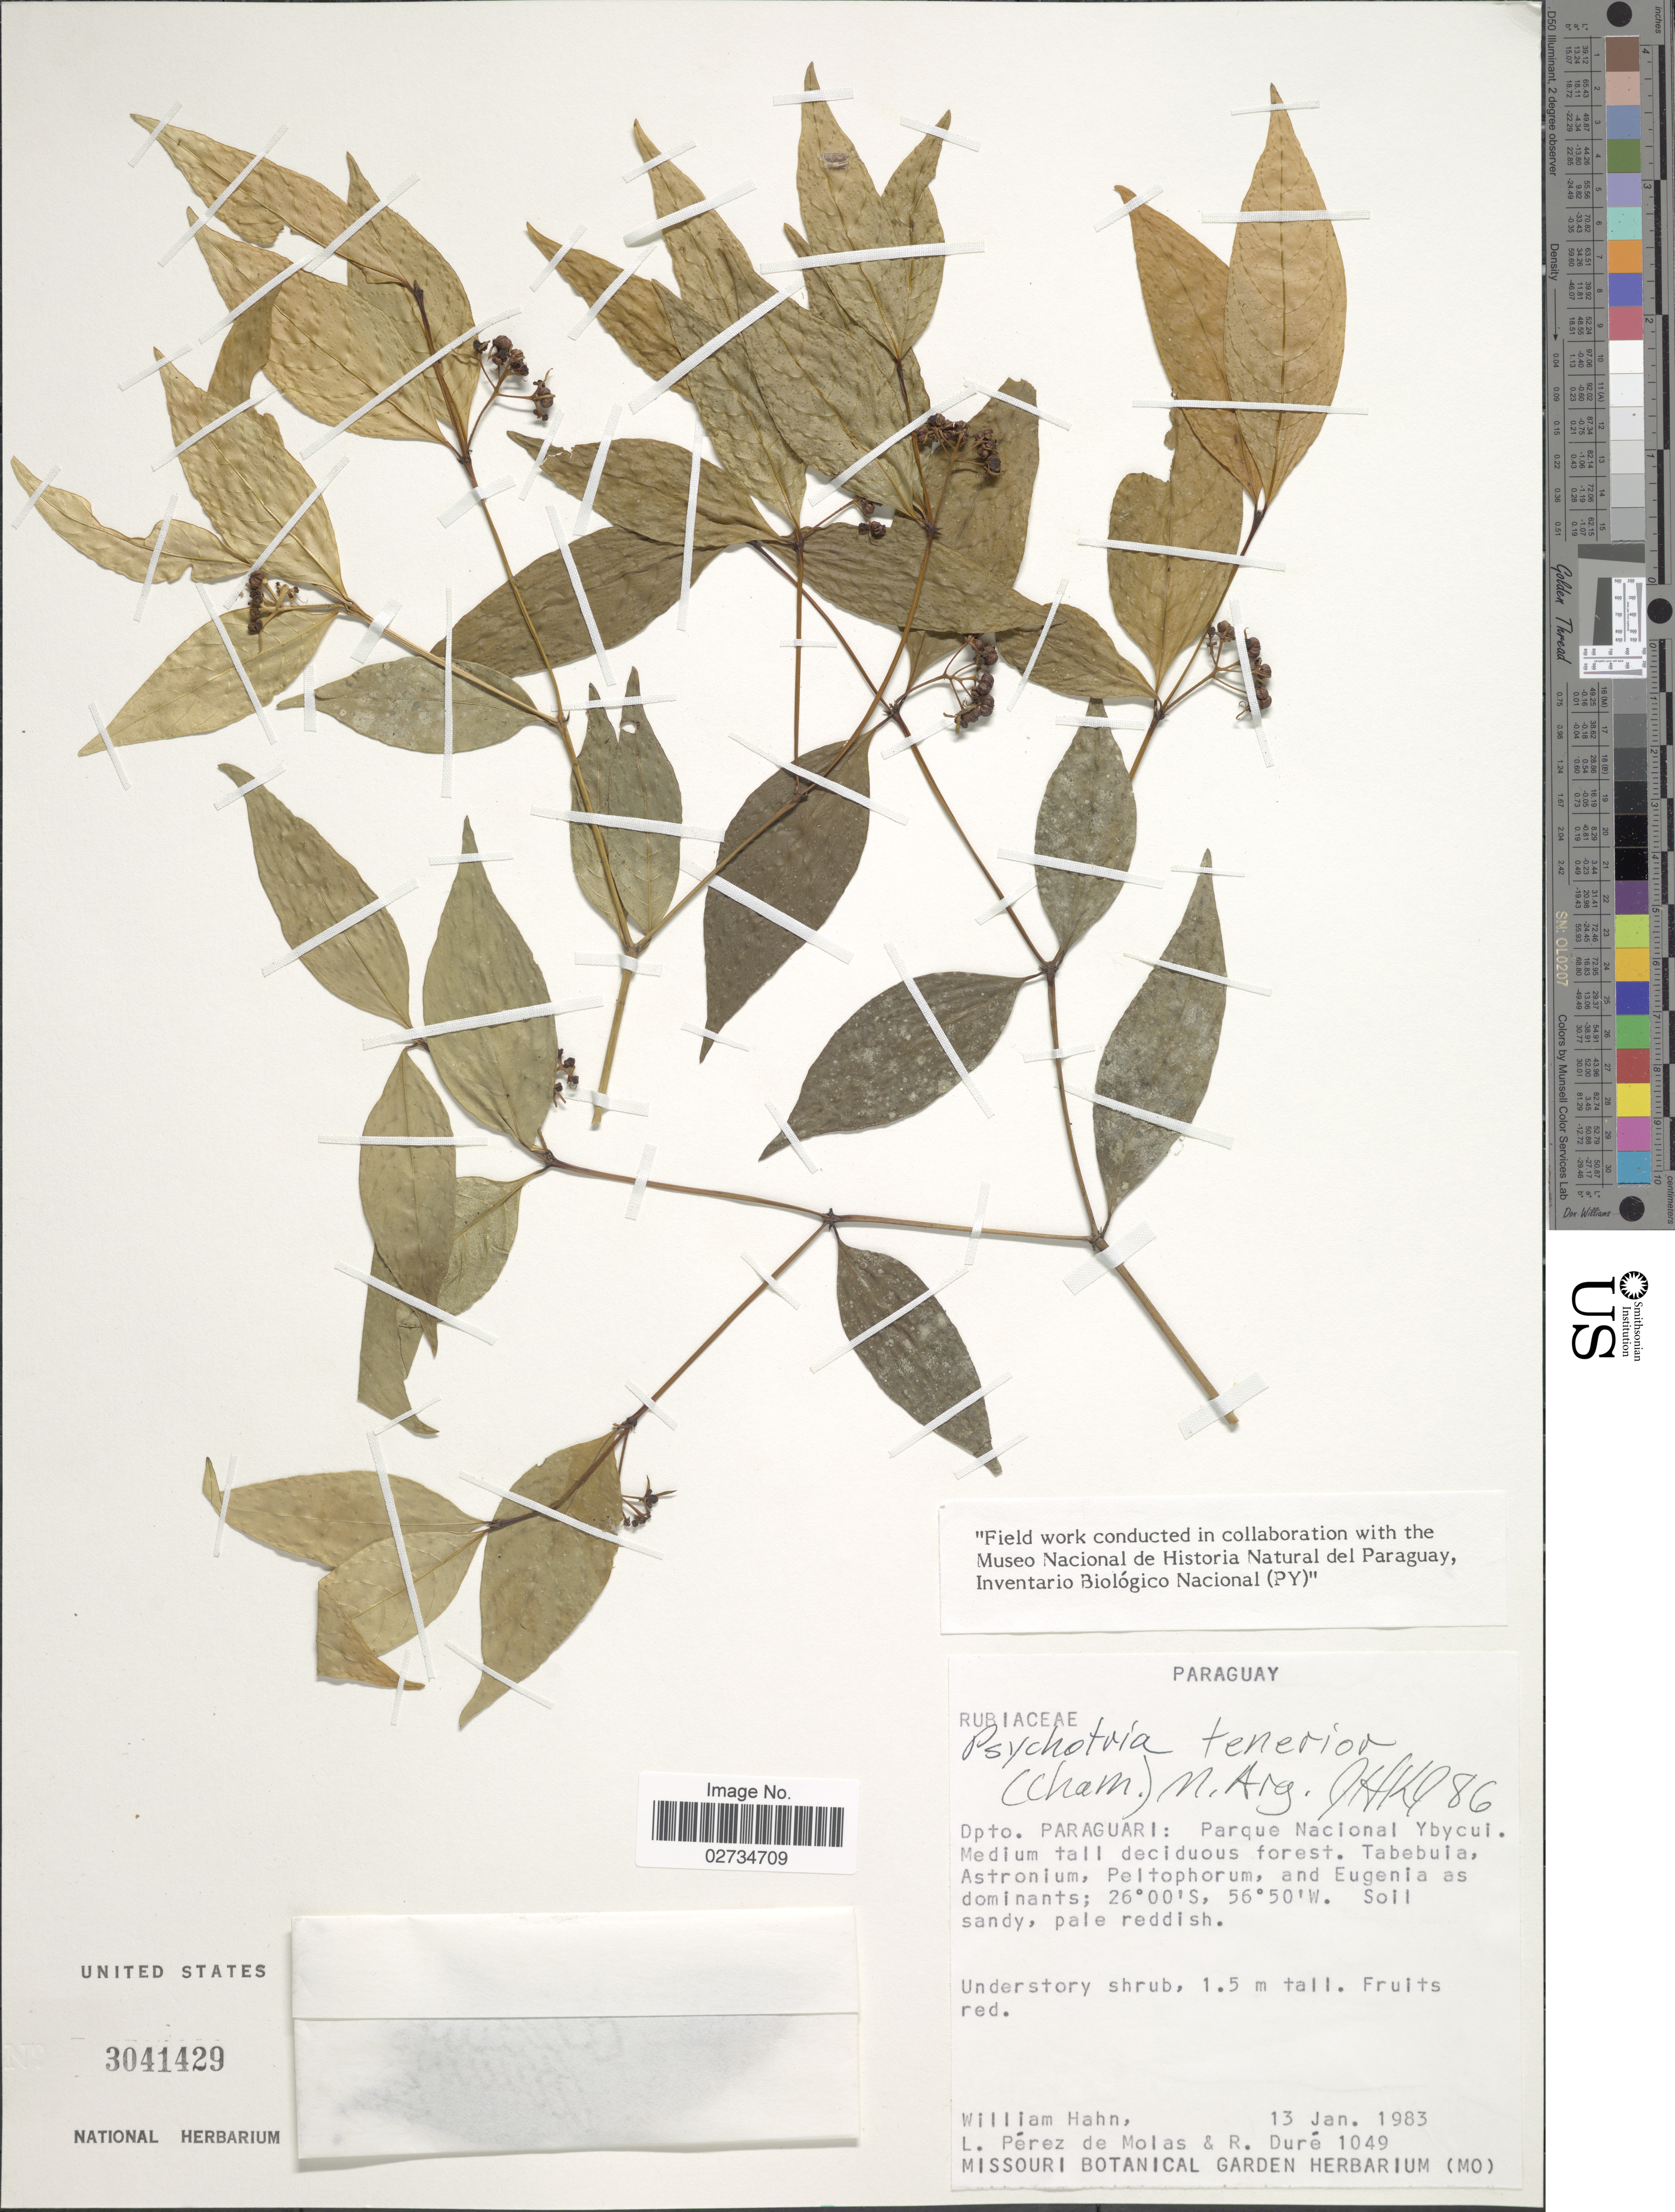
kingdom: Plantae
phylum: Tracheophyta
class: Magnoliopsida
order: Gentianales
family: Rubiaceae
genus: Psychotria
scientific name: Psychotria tenerior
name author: (Cham.) Müll. Arg.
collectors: W. Hahn, L. Perez de Molas & R. Duré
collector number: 1049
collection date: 1983-01-13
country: Paraguay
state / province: Paraguari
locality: Parque Nacional Ybycui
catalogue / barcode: US 3041429